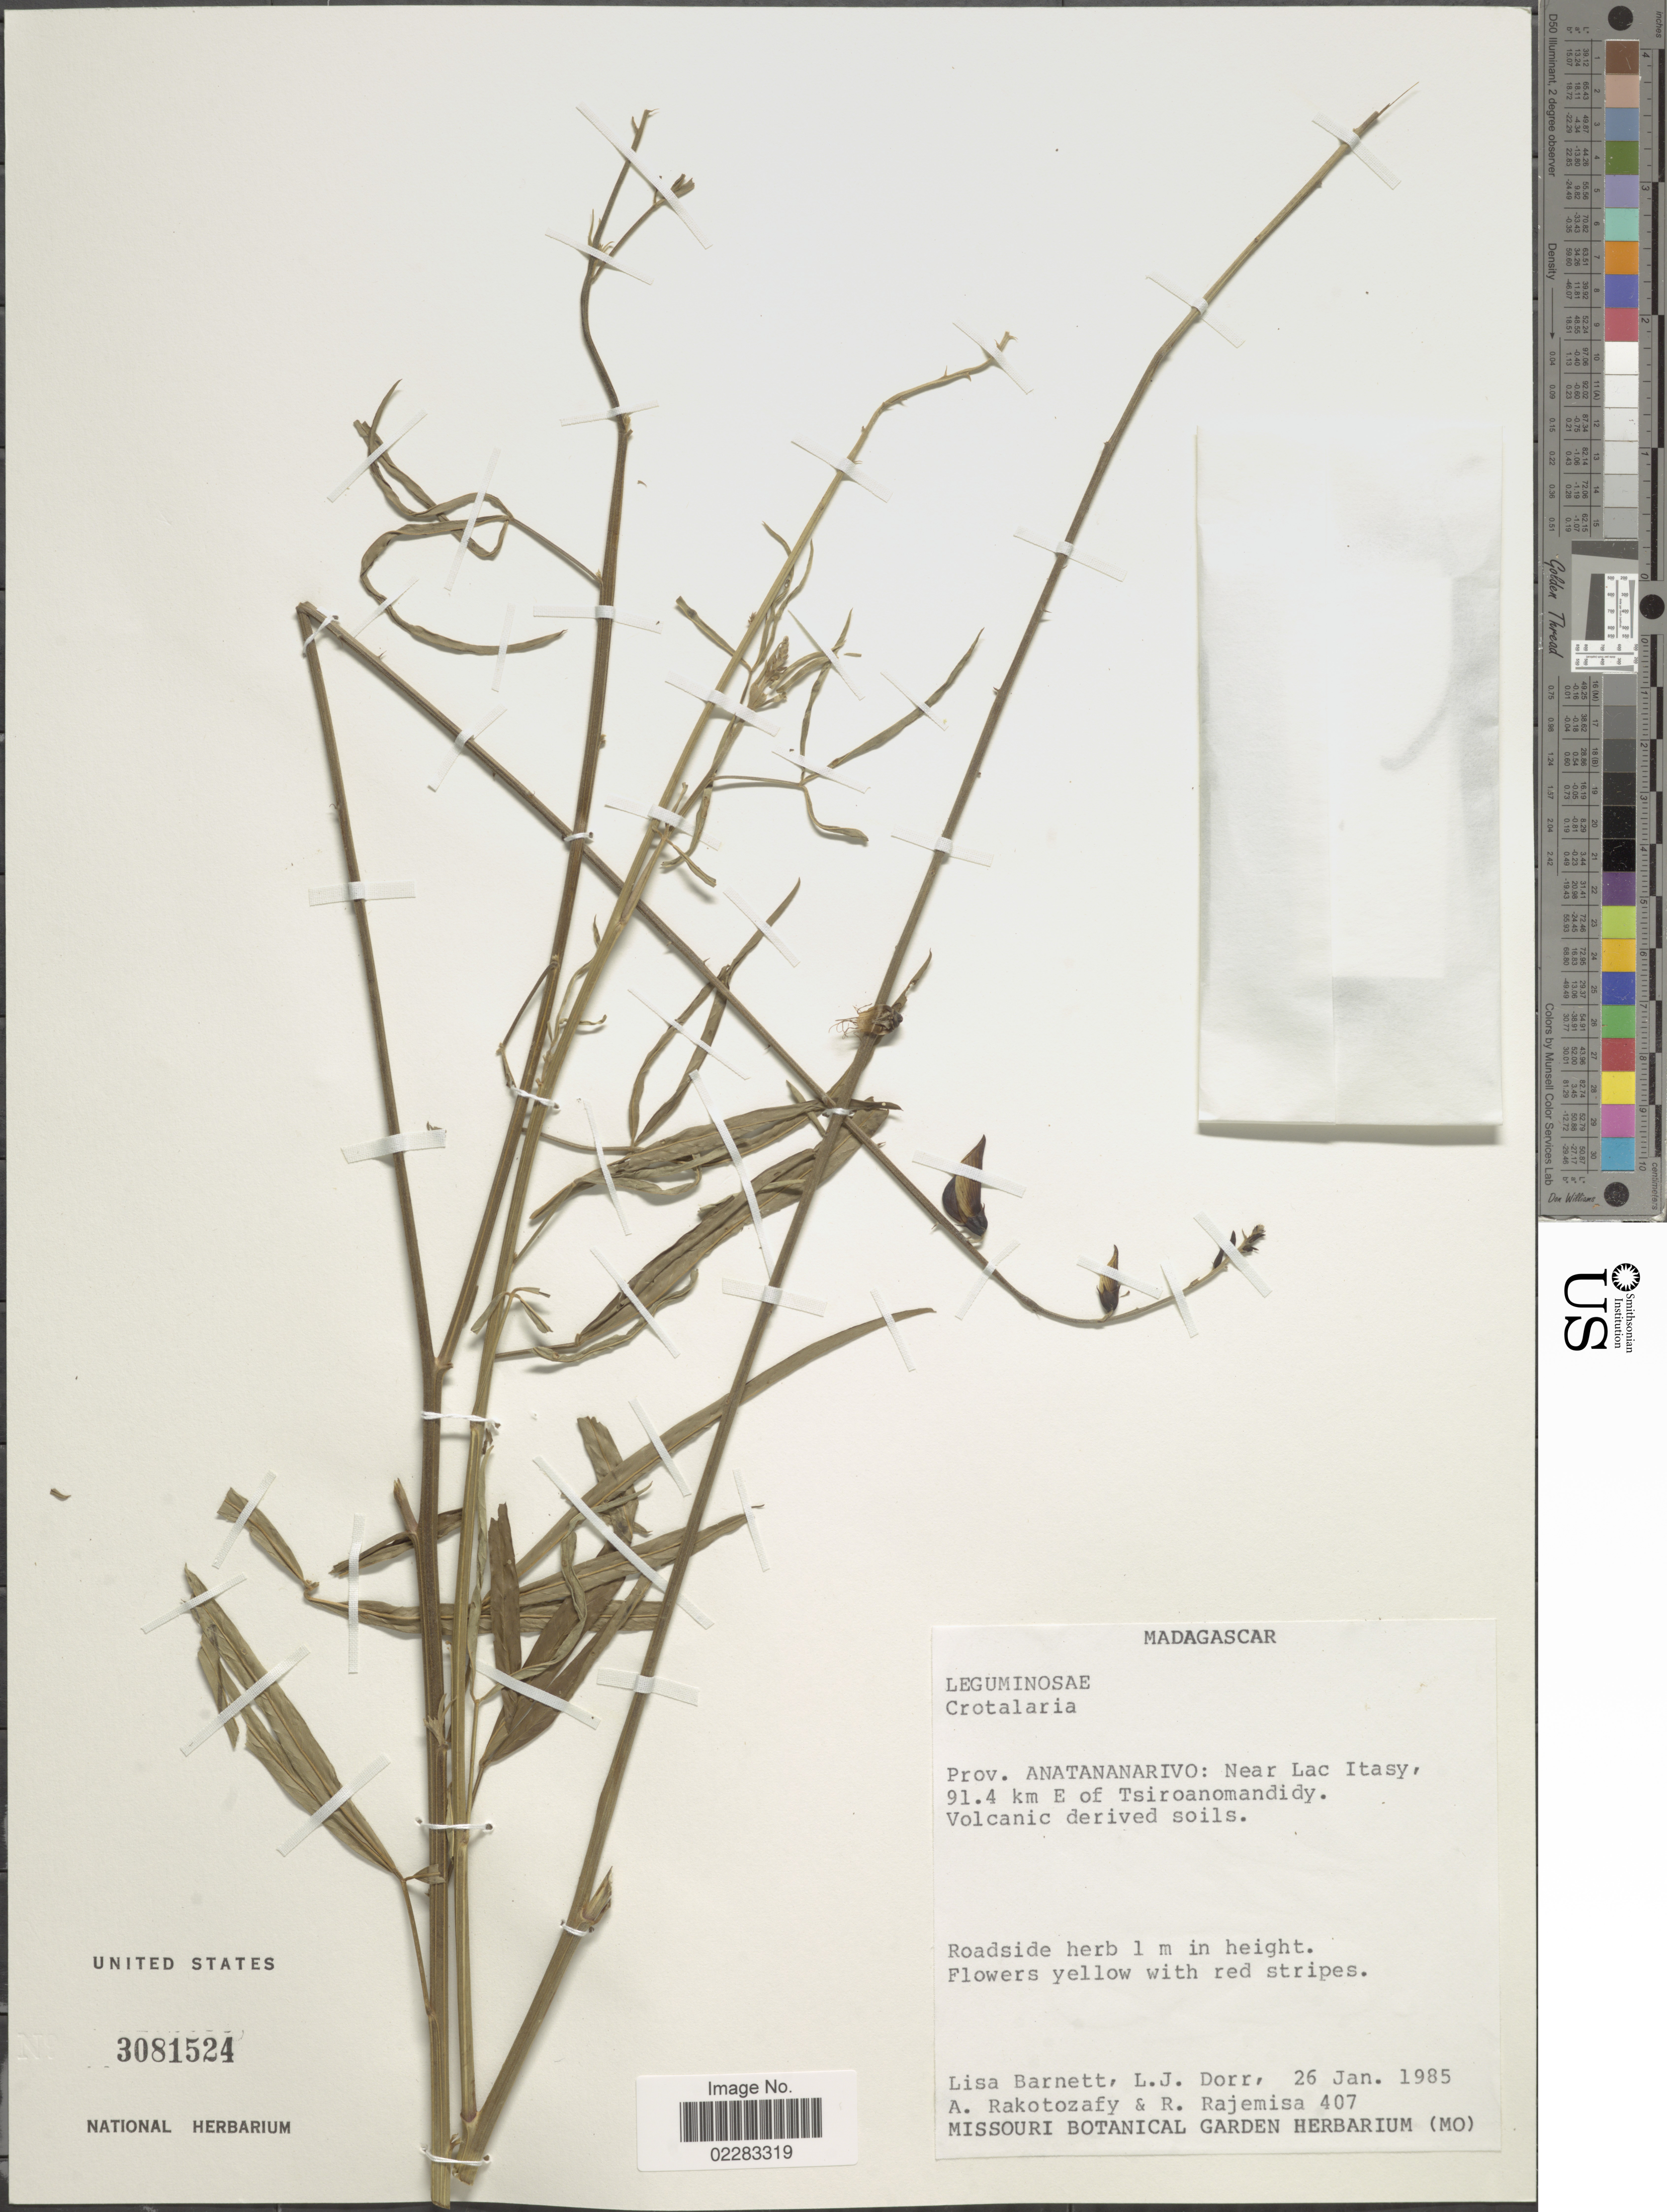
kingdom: Plantae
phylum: Tracheophyta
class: Magnoliopsida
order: Fabales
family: Fabaceae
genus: Crotalaria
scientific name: Crotalaria sp.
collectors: L. C. Barnett, L. J. Dorr, A. Rakotozafy & R. Rajemisa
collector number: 407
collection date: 1985-01-26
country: Madagascar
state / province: Itasy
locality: Near Lac Itasy, 91.4 km E of Tsiroanomandidy. Volcanic derived soils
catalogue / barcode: US 3081524